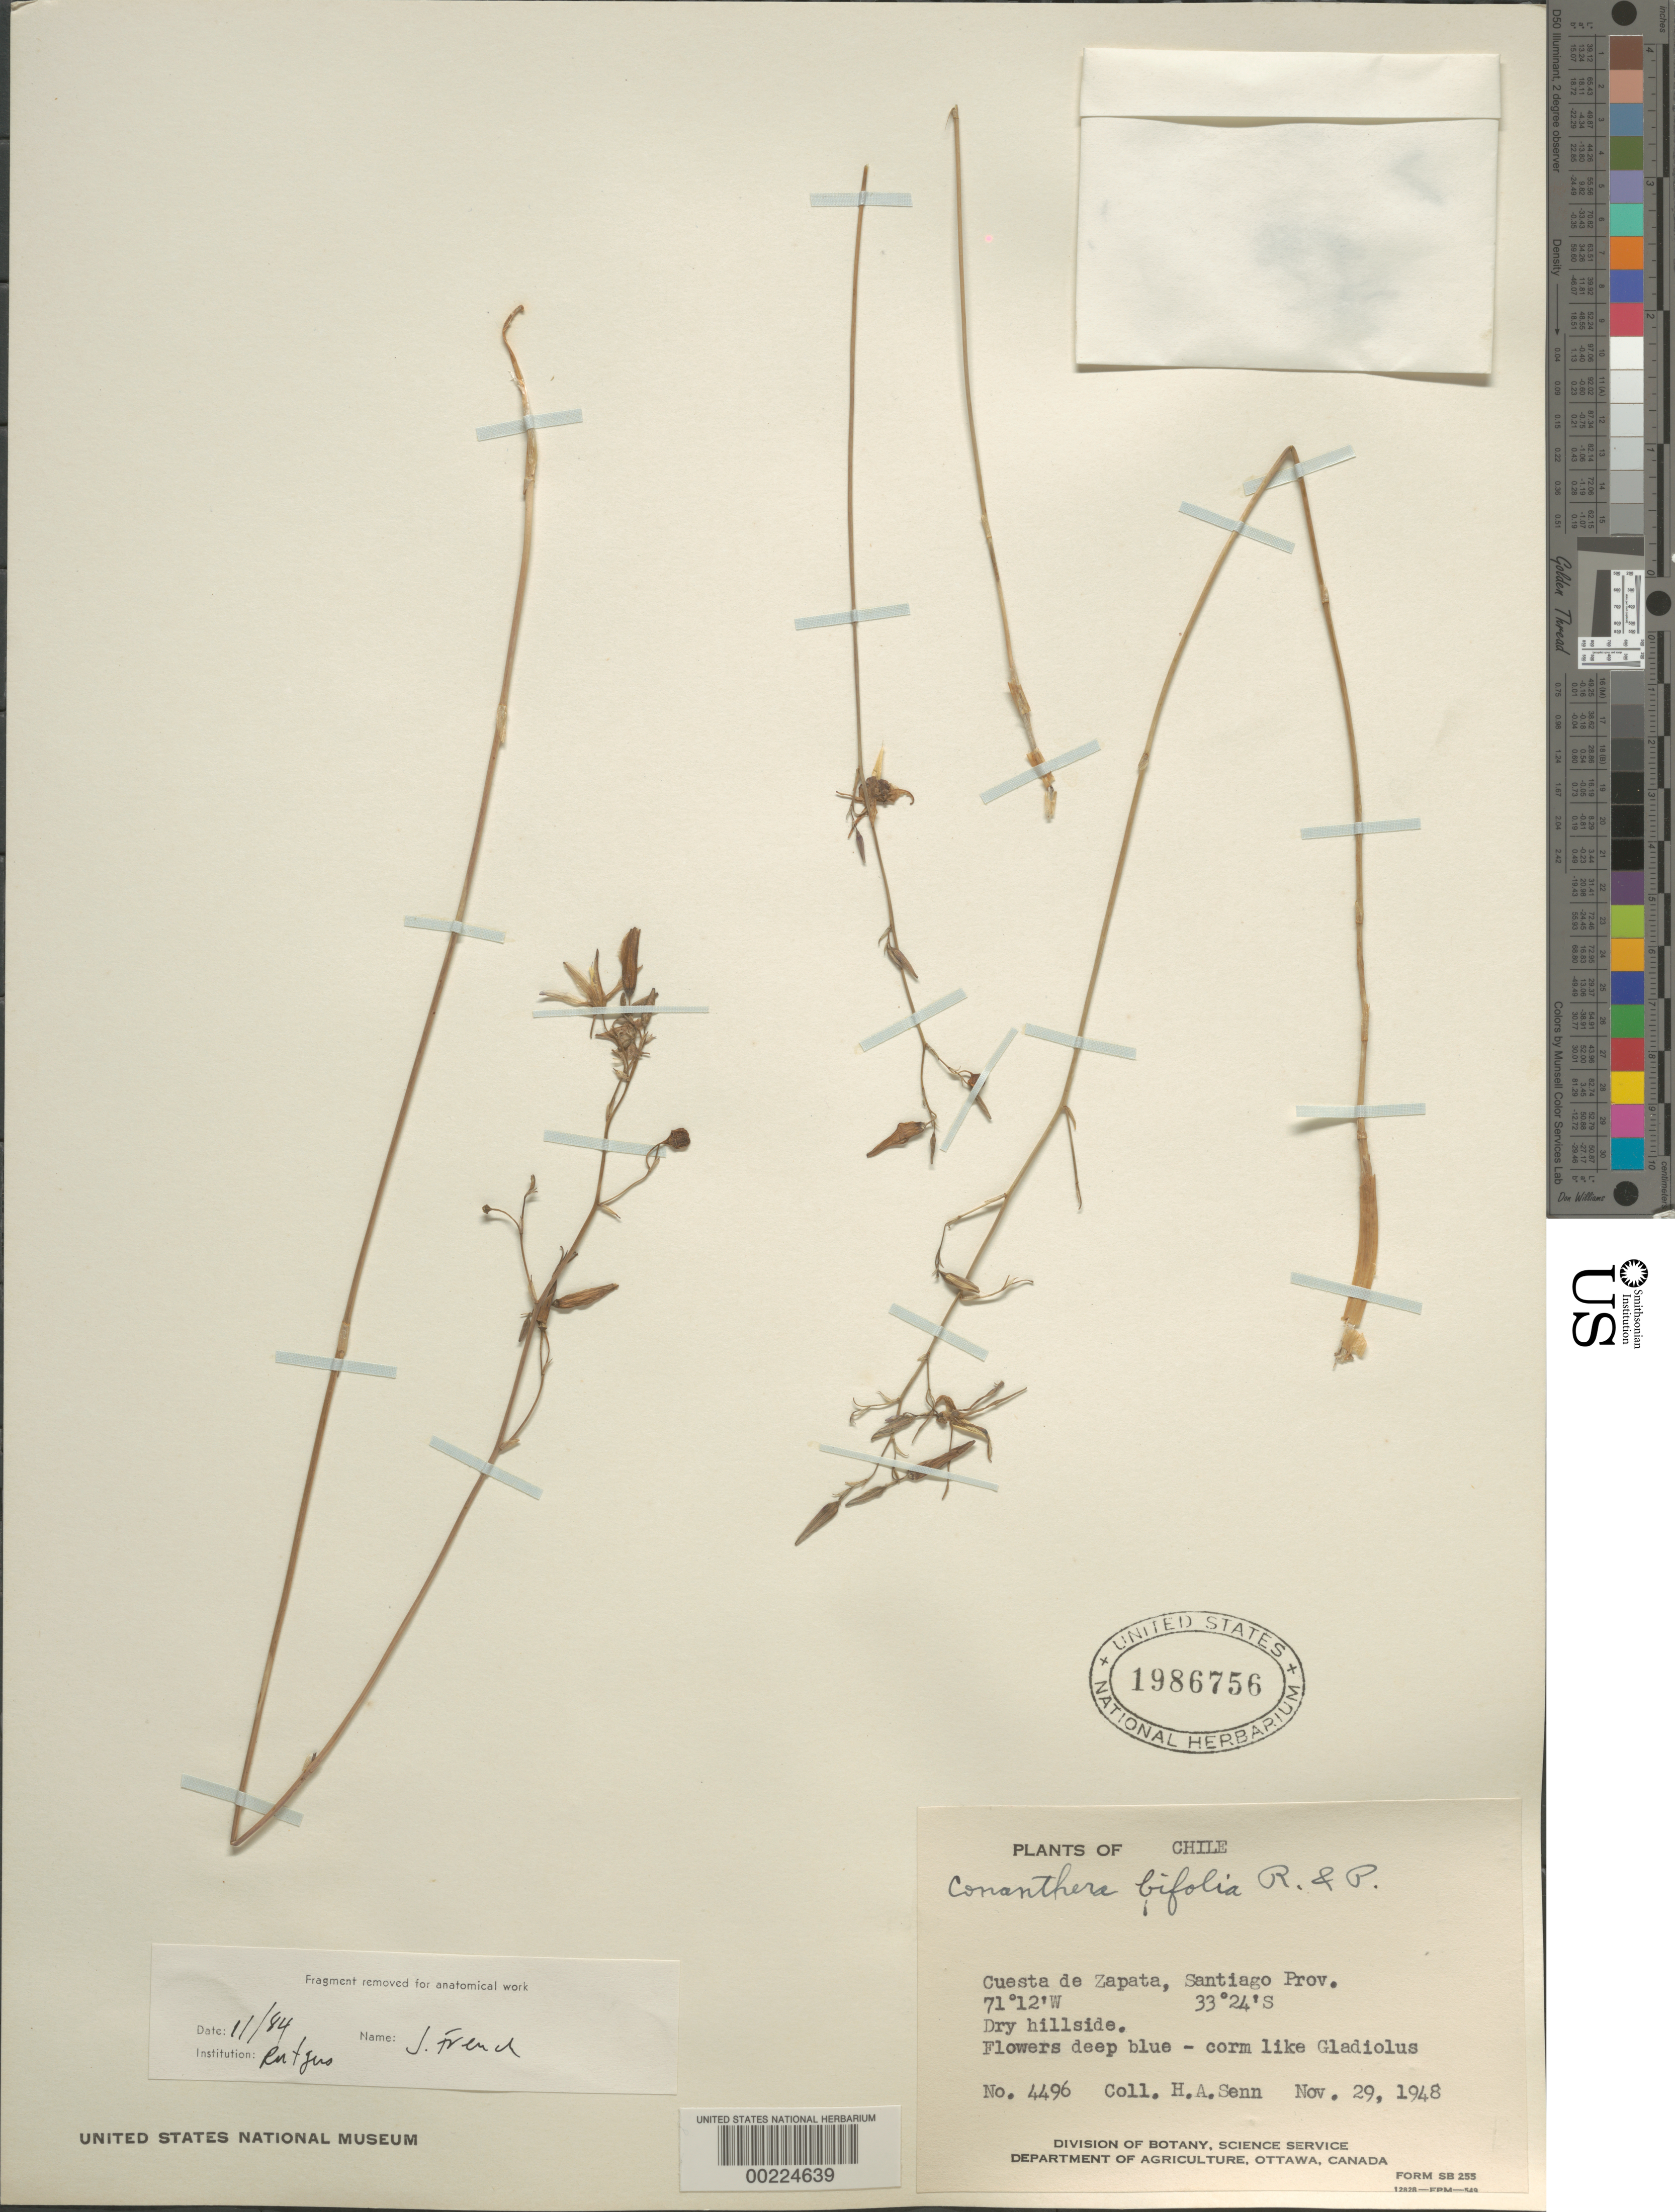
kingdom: Plantae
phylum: Tracheophyta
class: Liliopsida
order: Asparagales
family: Tecophilaeaceae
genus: Conanthera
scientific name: Conanthera bifolia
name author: Ruiz & Pav.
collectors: H. A. Senn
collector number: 4496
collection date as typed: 29 Nov 1948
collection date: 1948-11-29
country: Chile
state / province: Región Metropolitana (RM)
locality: Cuesta de zapata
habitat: Dry hillside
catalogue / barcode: US 1986756